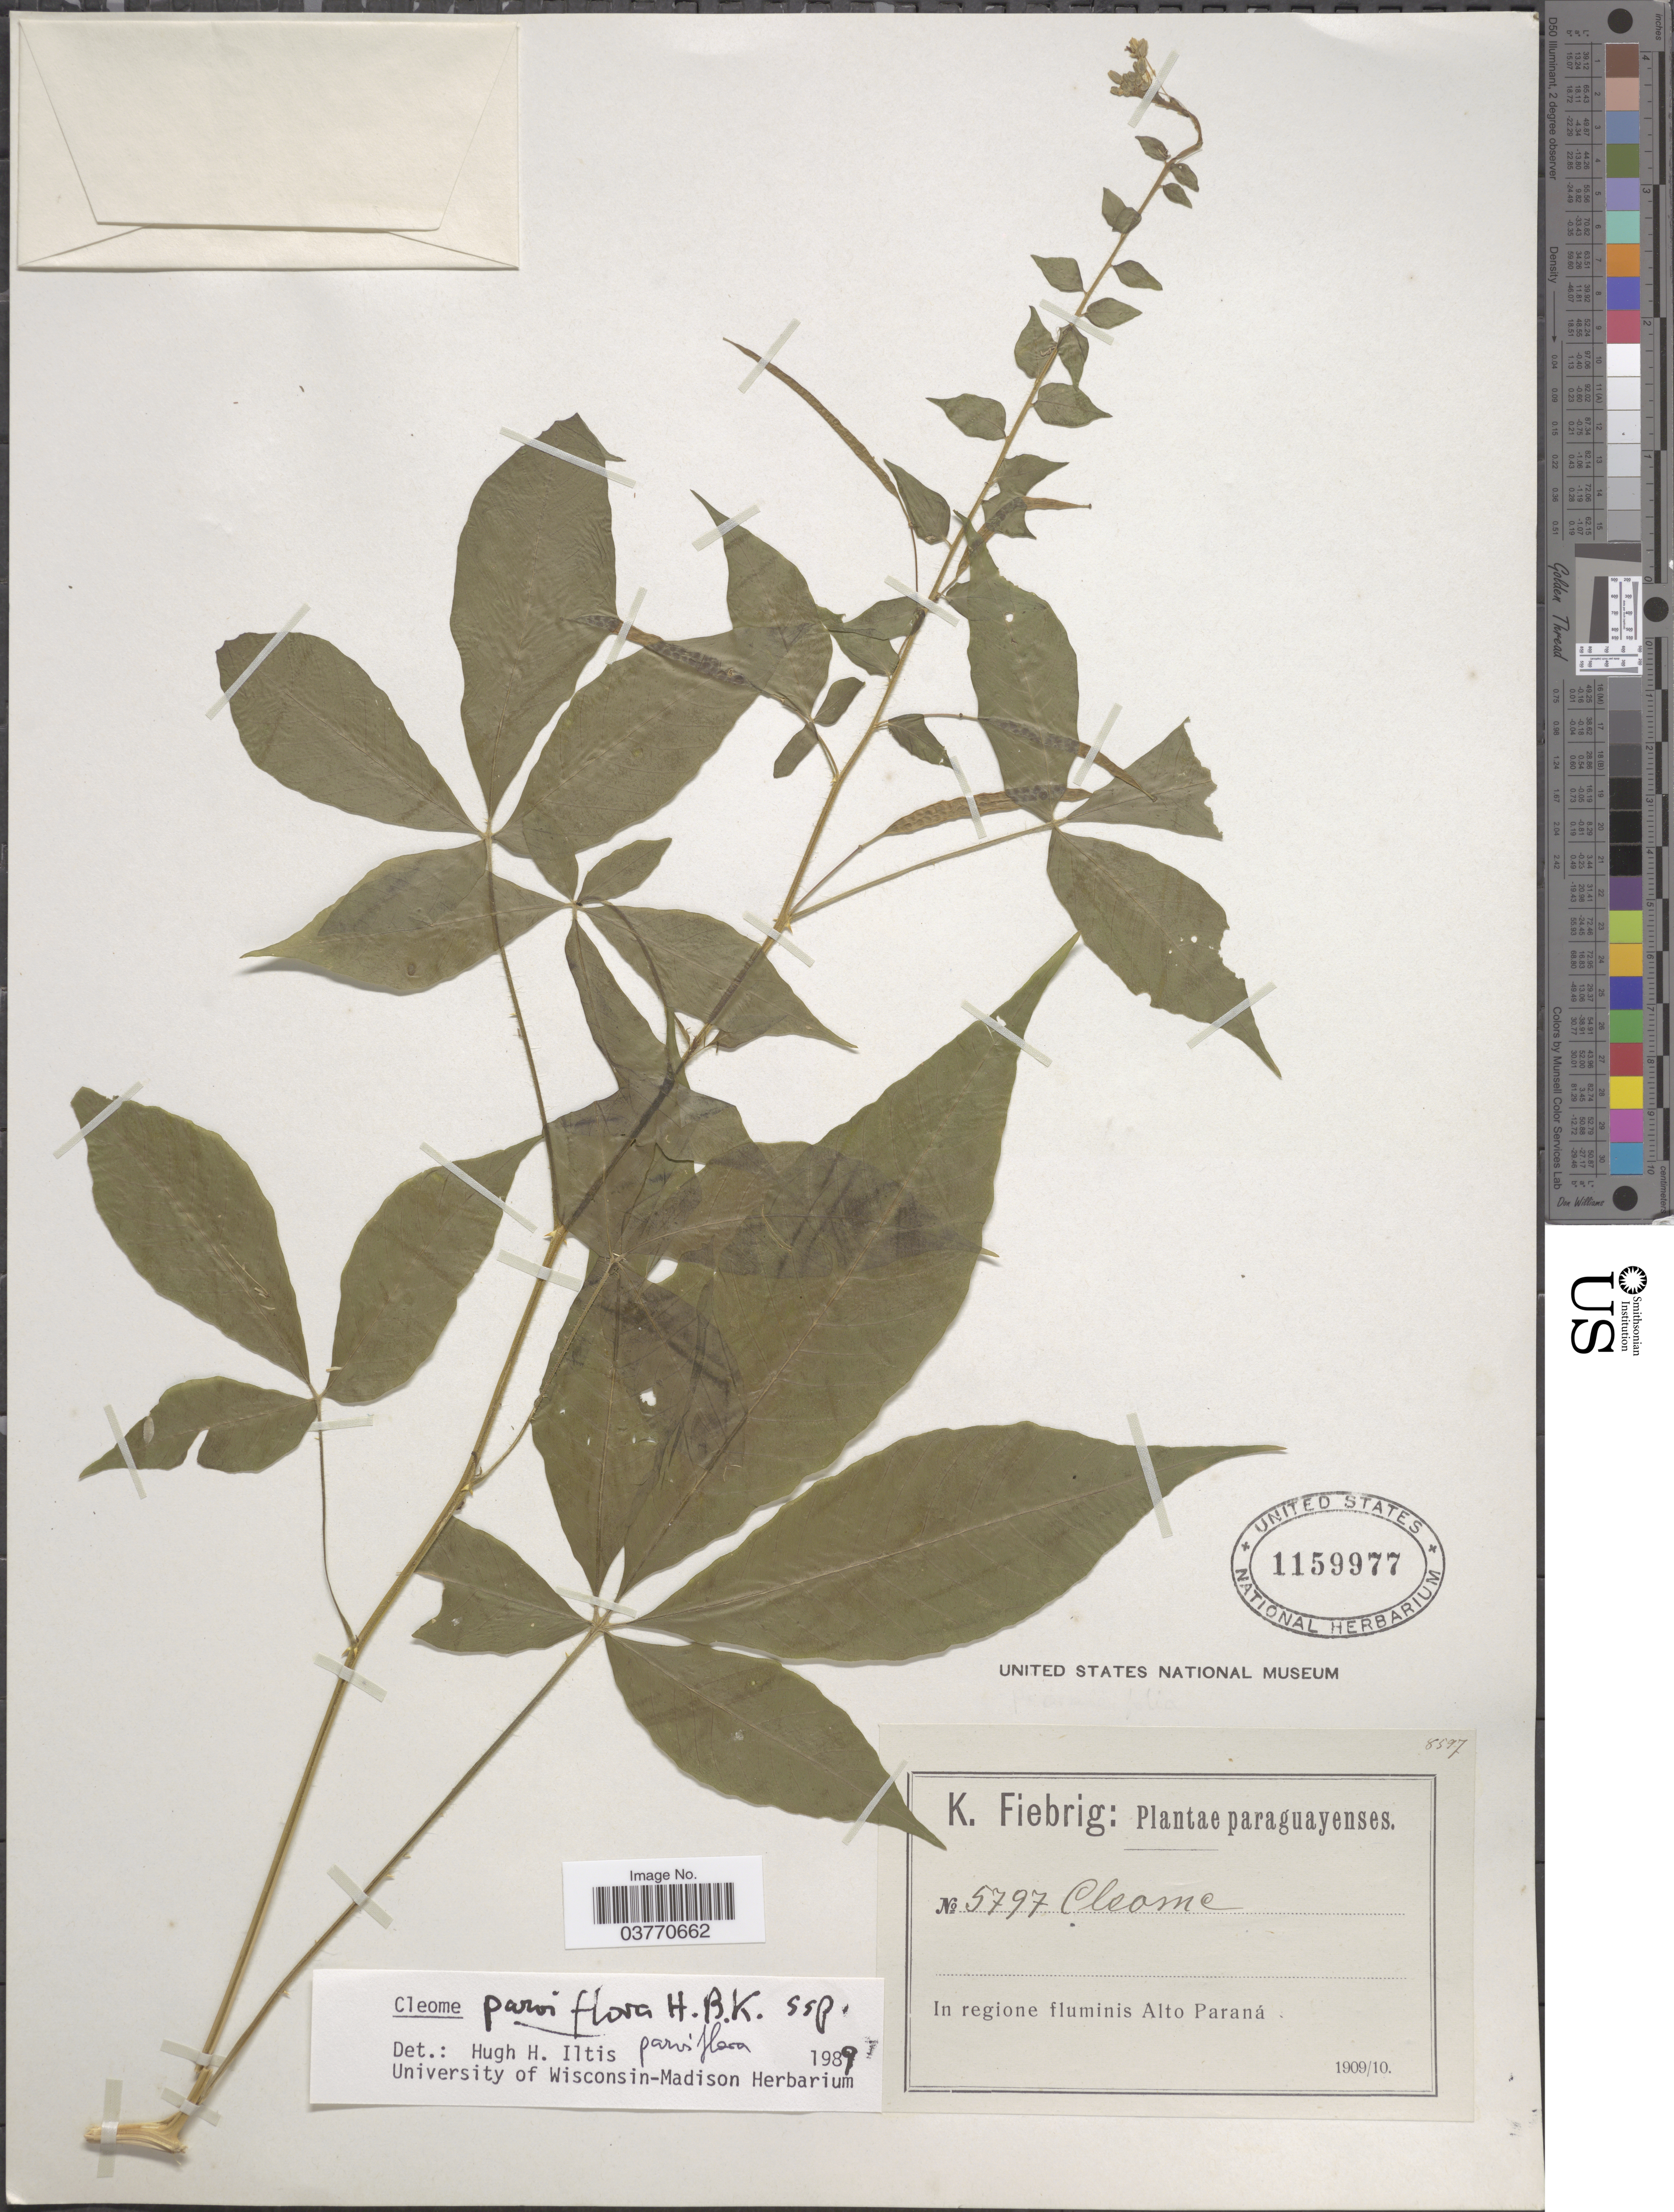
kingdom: Plantae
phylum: Tracheophyta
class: Magnoliopsida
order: Brassicales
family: Cleomaceae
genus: Tarenaya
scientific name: Tarenaya parviflora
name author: (Kunth) Iltis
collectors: K. Fiebrig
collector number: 5797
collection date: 1909/1910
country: Paraguay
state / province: Alto Parana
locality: Paraguayenses. In regione fluminis Alto Paraná.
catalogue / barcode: US 1159977